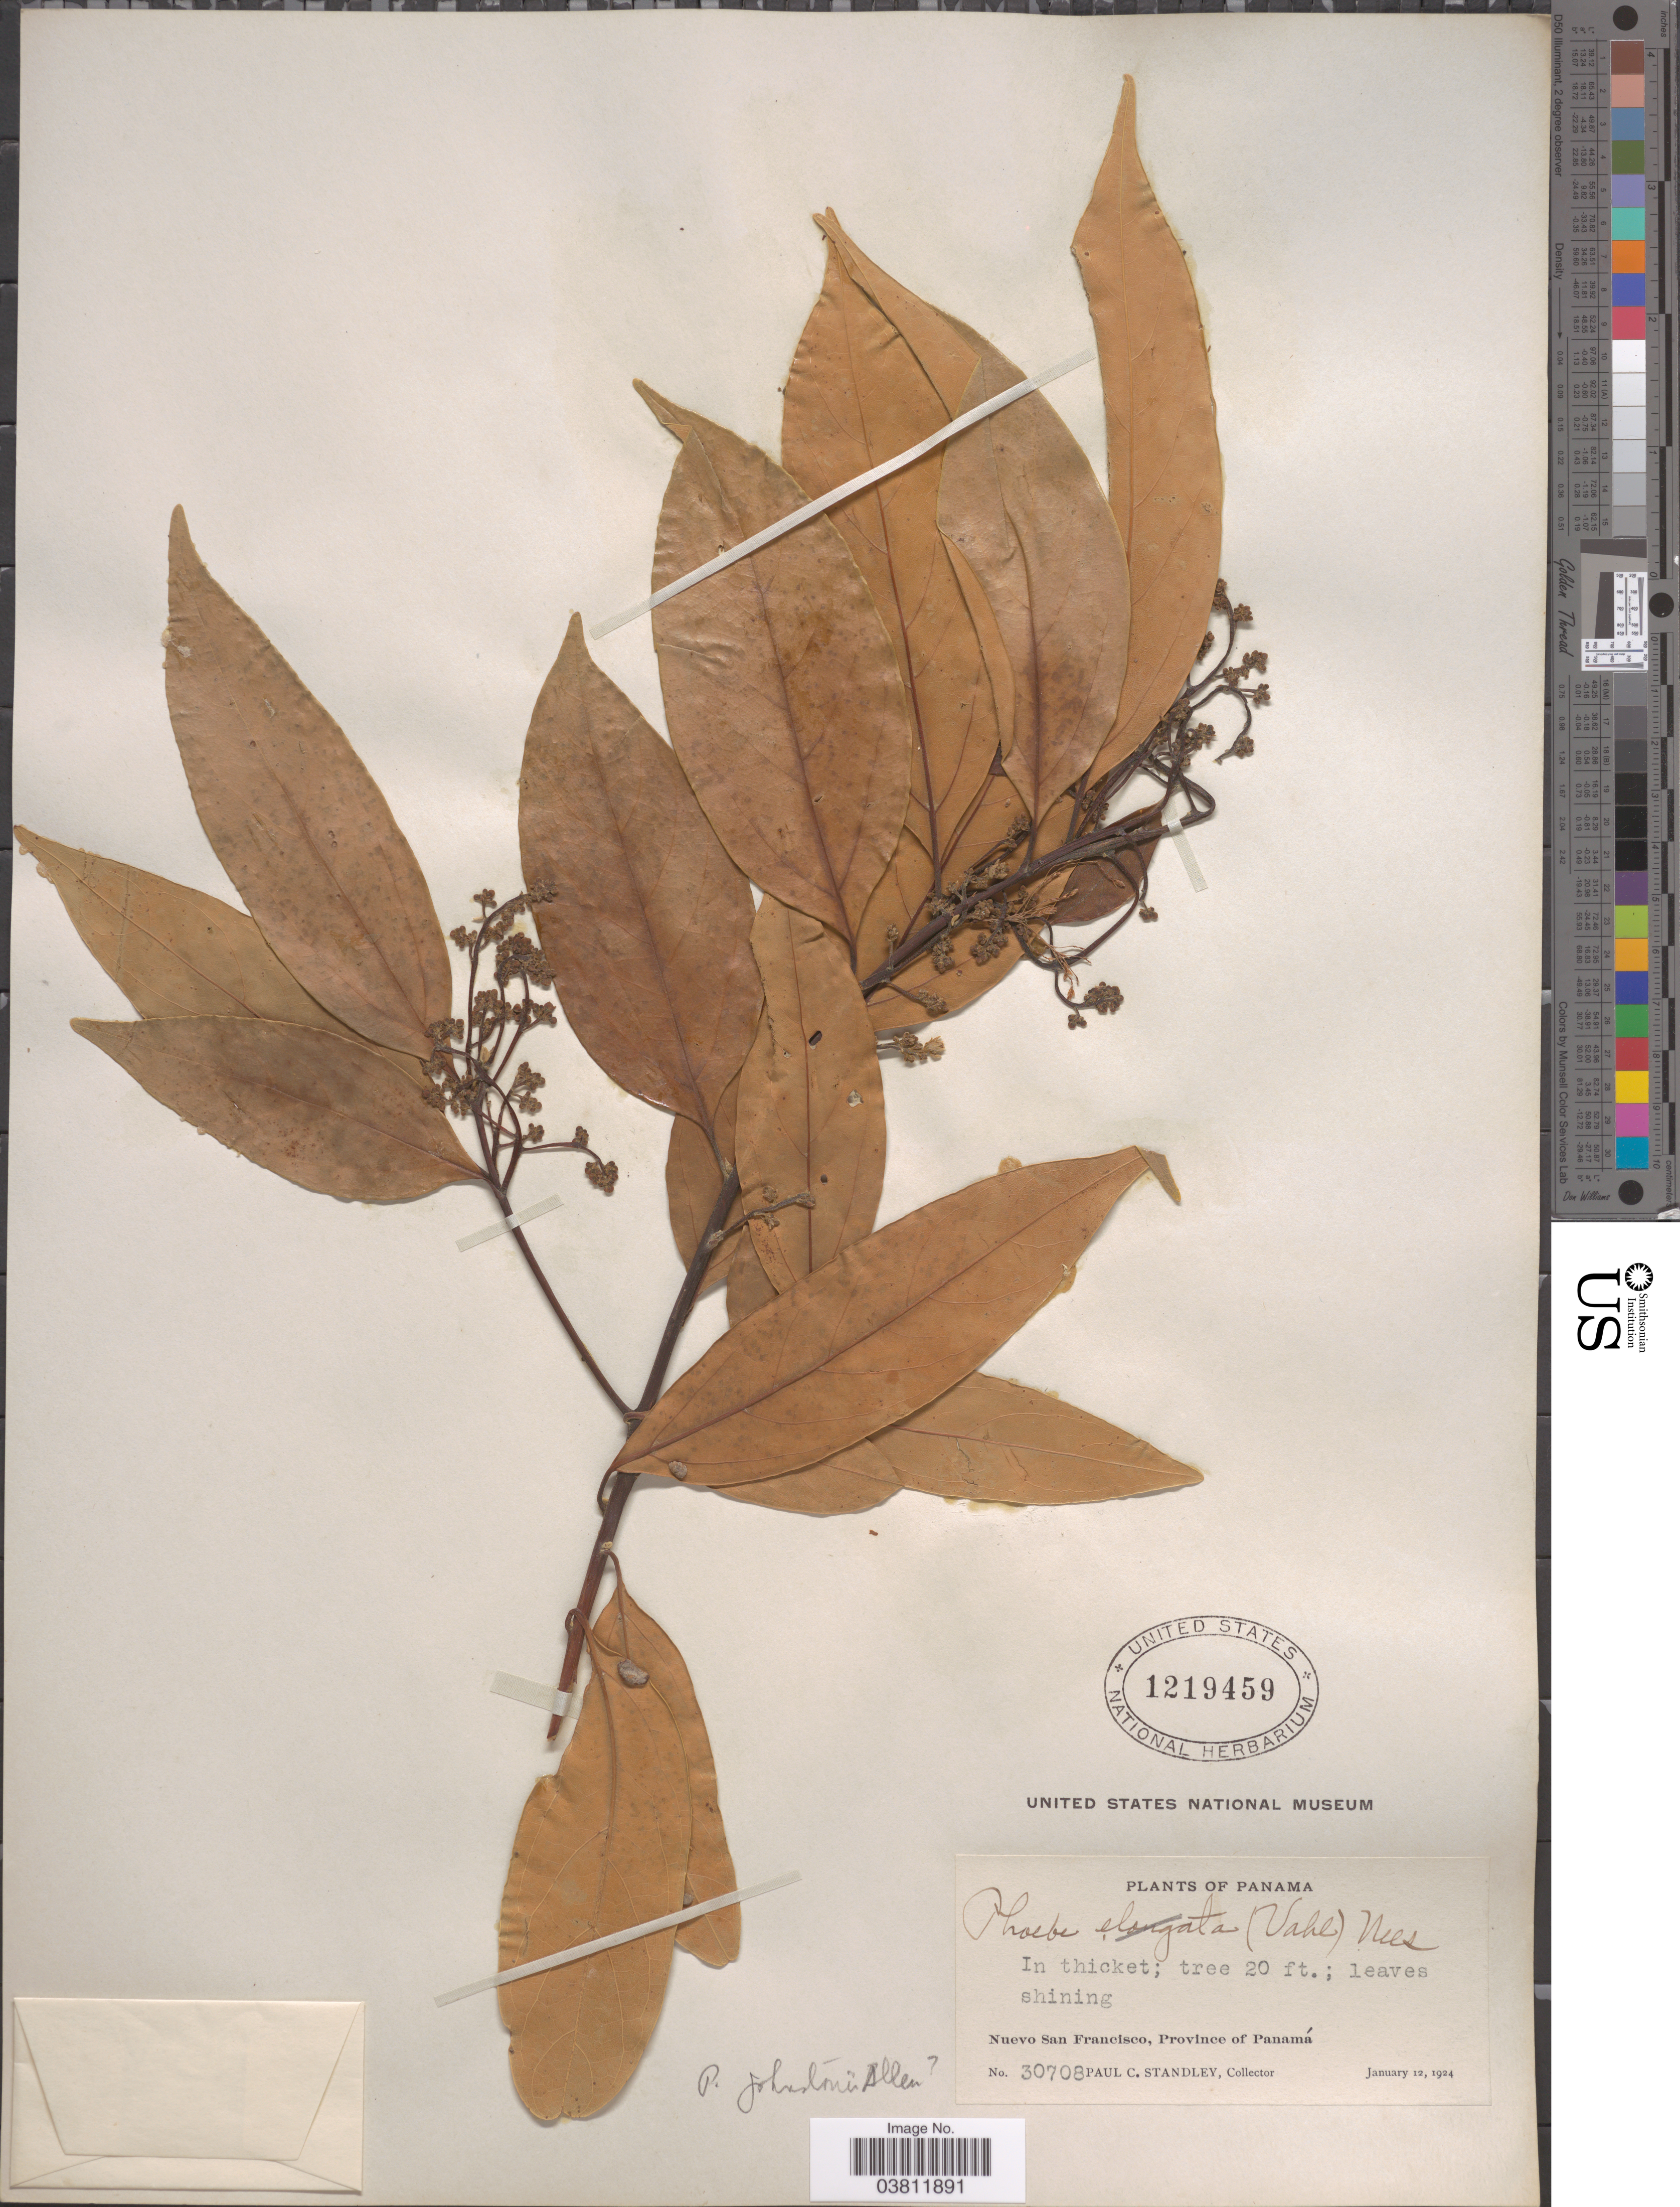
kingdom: Plantae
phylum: Tracheophyta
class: Magnoliopsida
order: Laurales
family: Lauraceae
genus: Phoebe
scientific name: Phoebe johnstonii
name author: C.K. Allen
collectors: P. C. Standley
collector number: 30708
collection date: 1924-01-12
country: Panama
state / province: Panamá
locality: Nuevo San Francisco.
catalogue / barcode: US 1219459